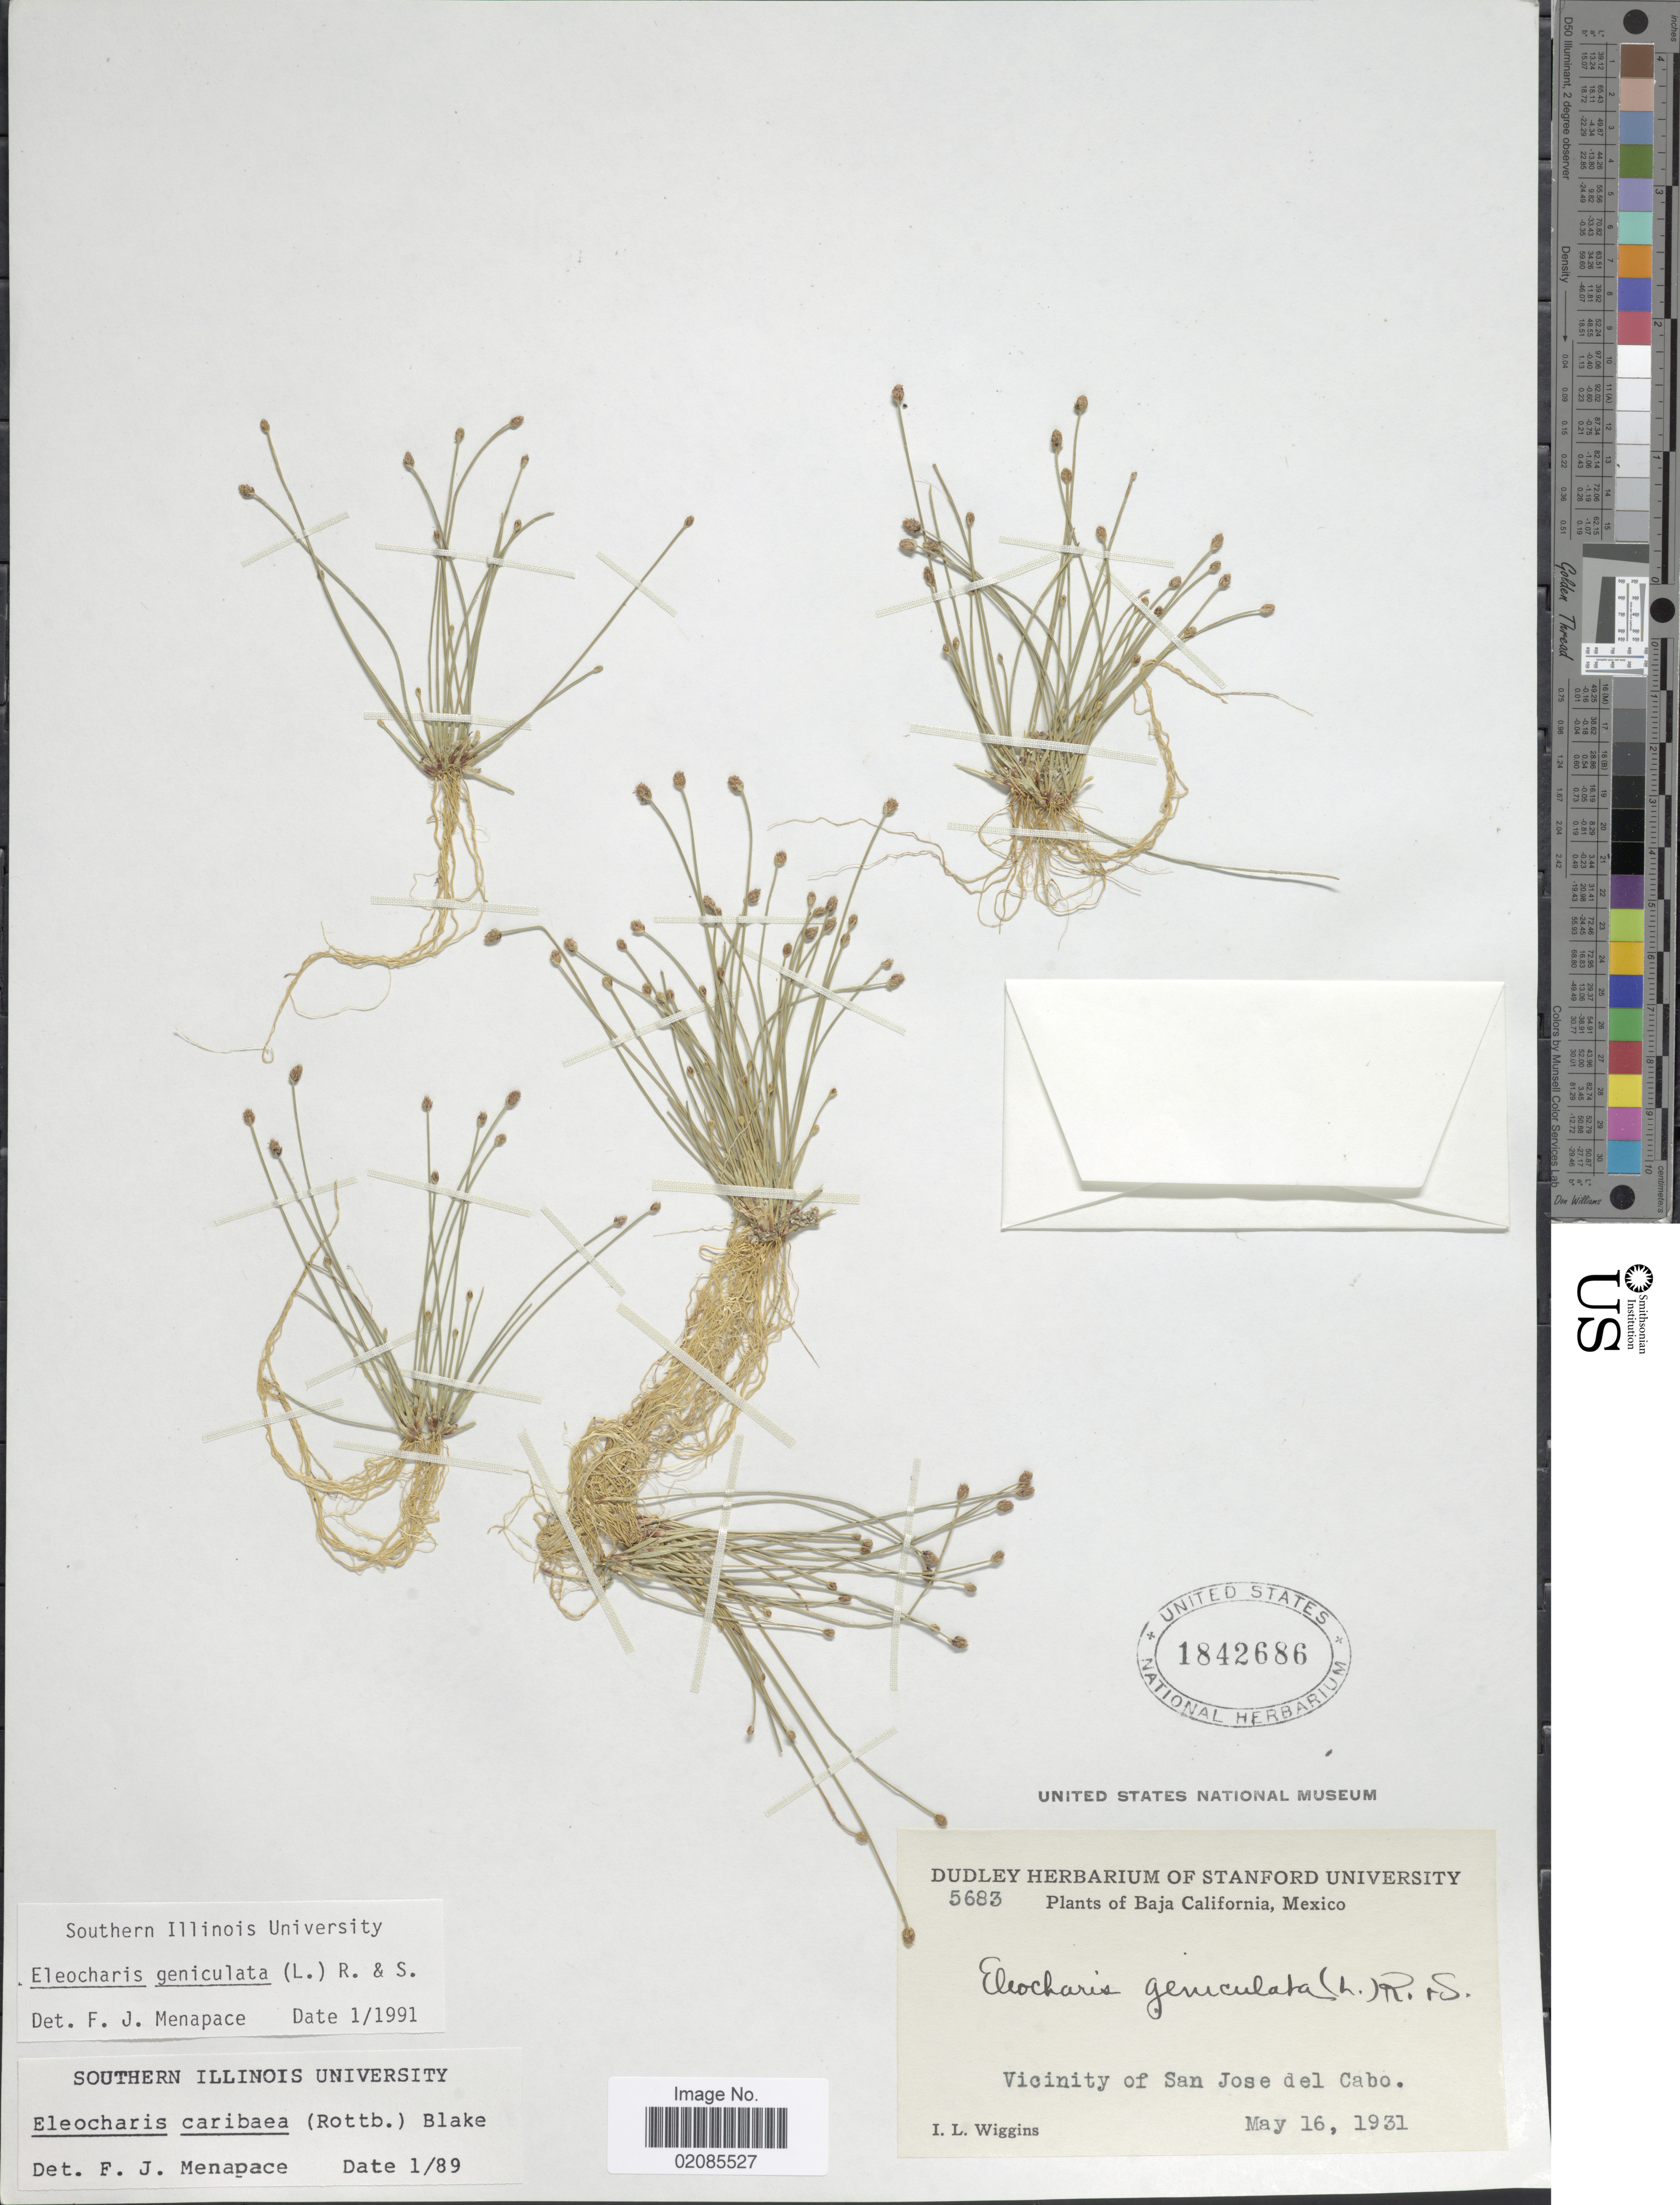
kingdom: Plantae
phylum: Tracheophyta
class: Liliopsida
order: Poales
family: Cyperaceae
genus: Eleocharis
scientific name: Eleocharis geniculata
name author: (L.) Roem. & Schult.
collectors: I. L. Wiggins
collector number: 5683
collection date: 1931-05-16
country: Mexico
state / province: Baja California Sur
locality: Vicinity of San Jose del Cabo.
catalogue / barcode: US 1842686